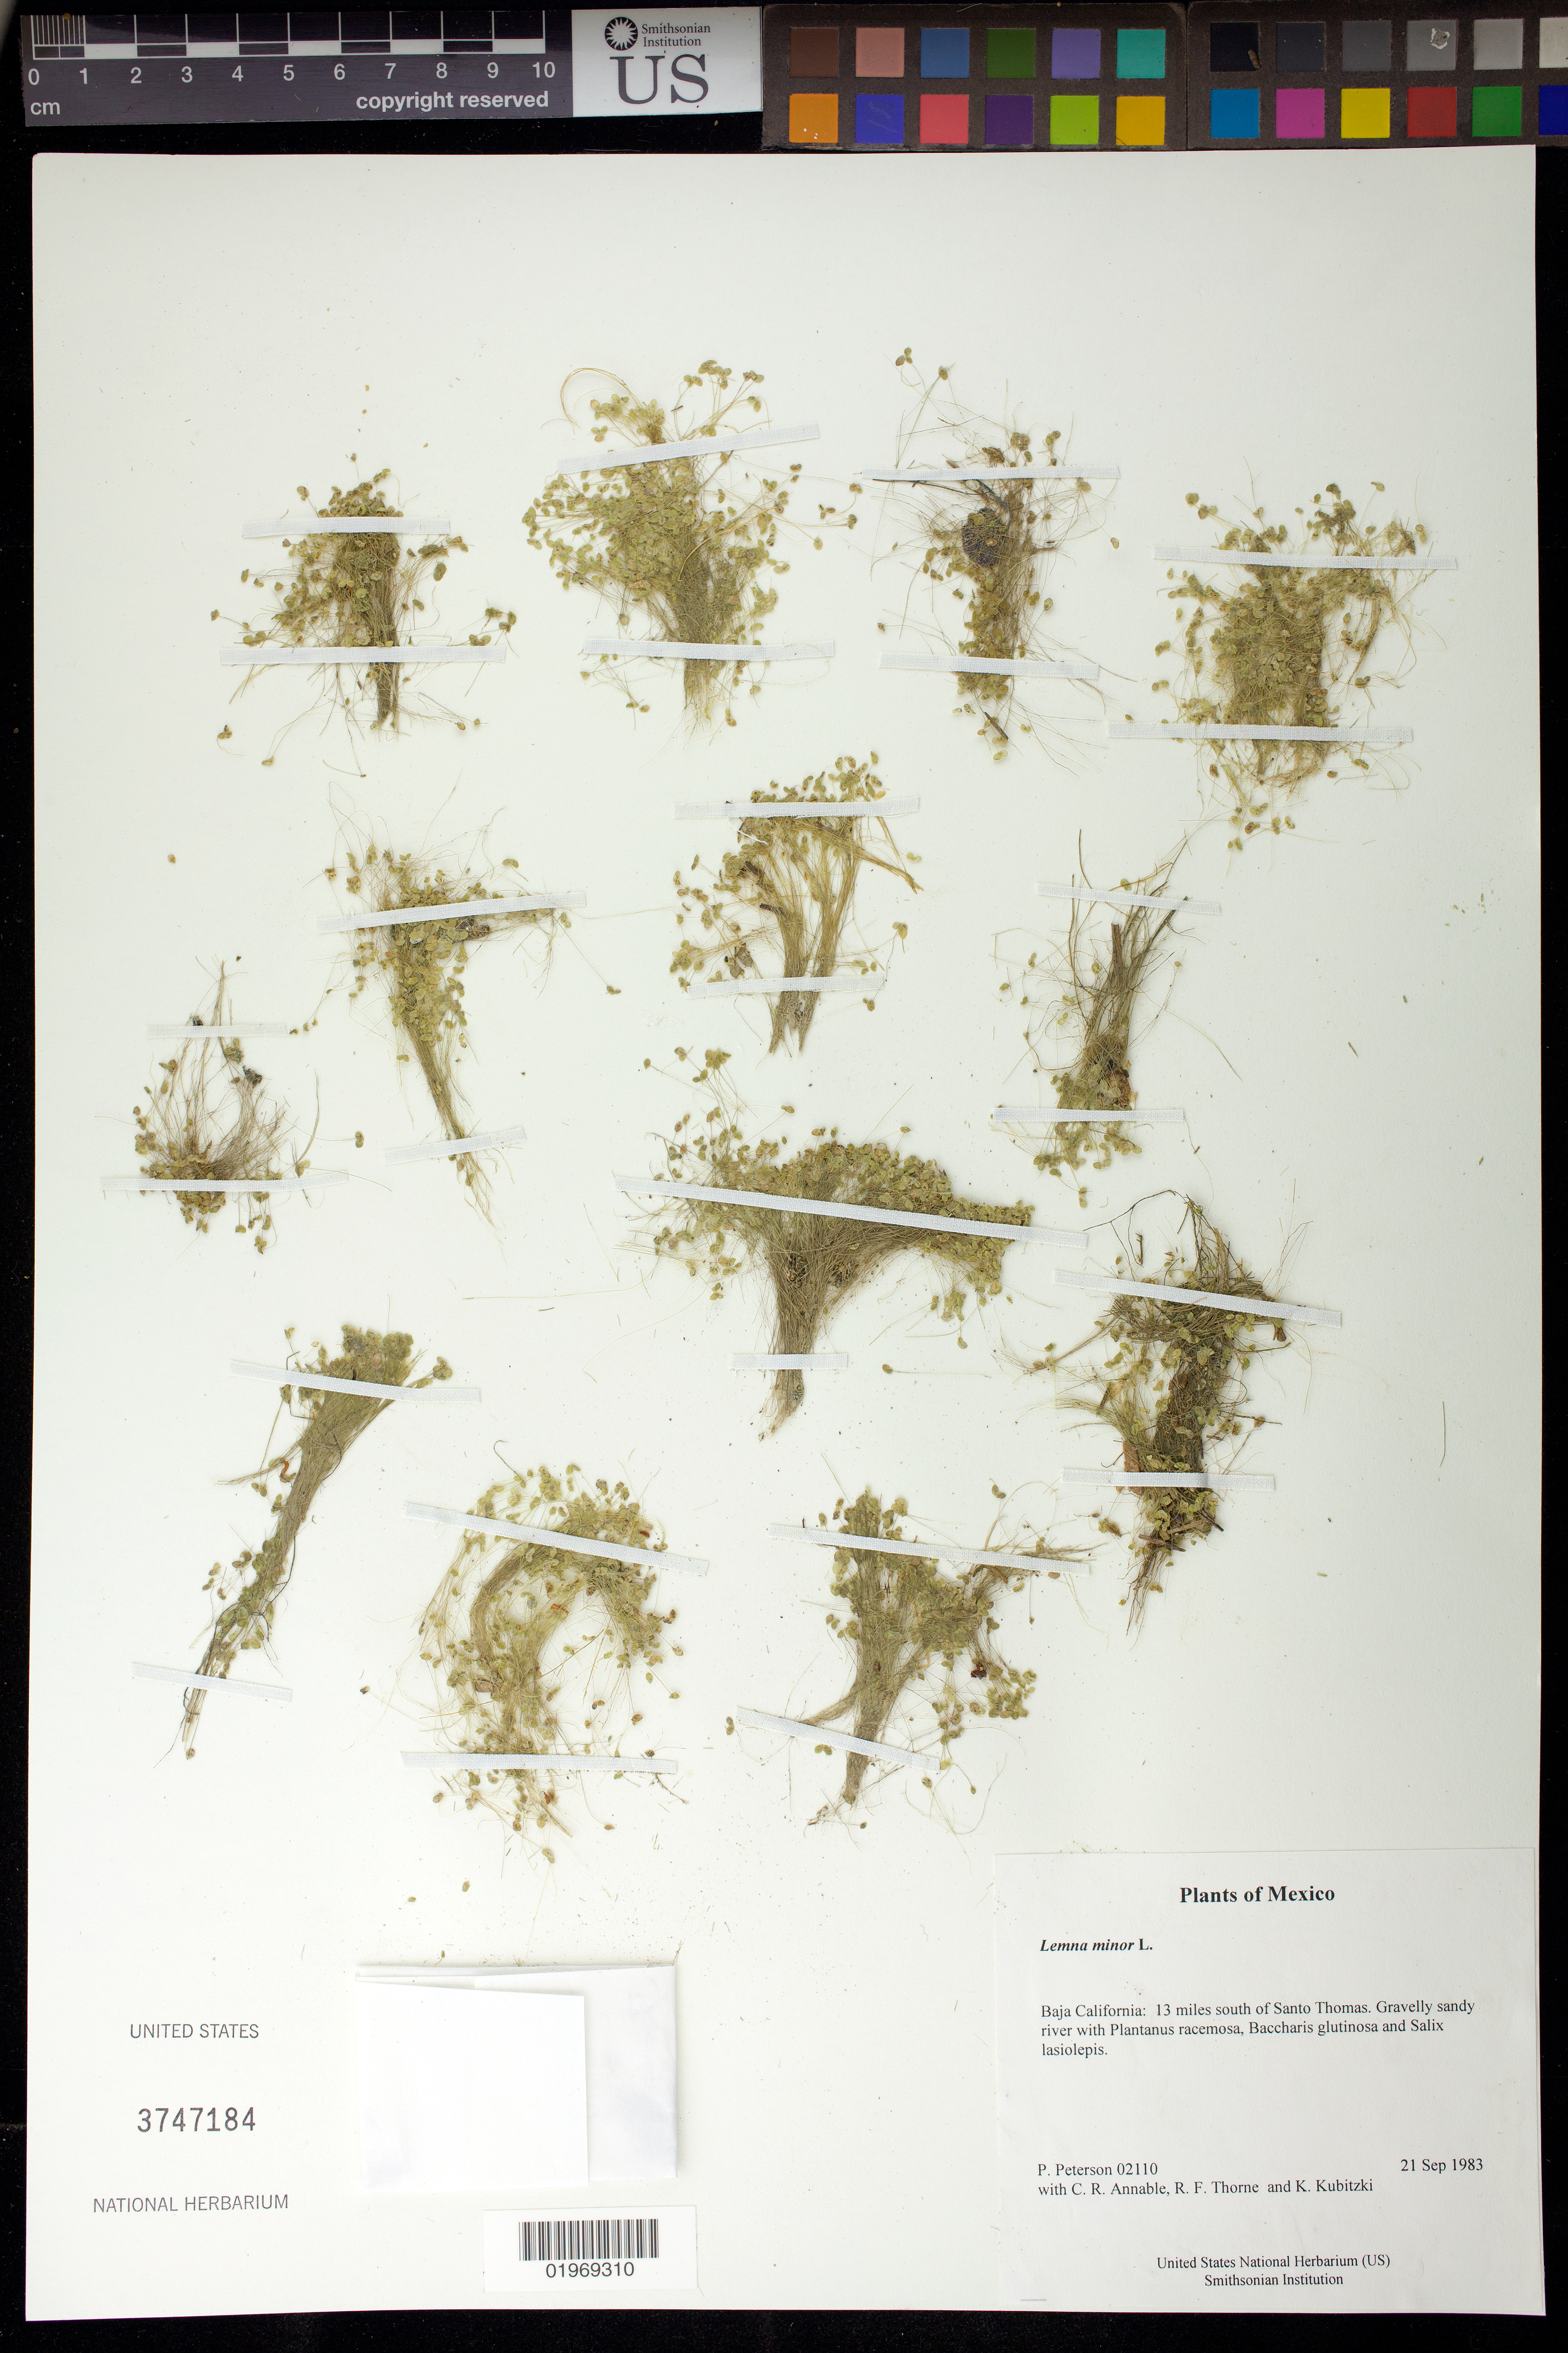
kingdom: Plantae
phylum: Tracheophyta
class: Liliopsida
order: Alismatales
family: Araceae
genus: Lemna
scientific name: Lemna minor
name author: L.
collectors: P. M. Peterson, C. R. Annable, R. F. Thorne & K. Kubitzki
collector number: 02110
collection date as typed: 21 Sep 1983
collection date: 1983-09-21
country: Mexico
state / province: Baja California Norte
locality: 13 miles south of Santo Thomas.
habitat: Gravelly sandy river with Plantanus racemosa, Baccharis glutinosa and Salix lasiolepis.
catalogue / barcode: US 3747184